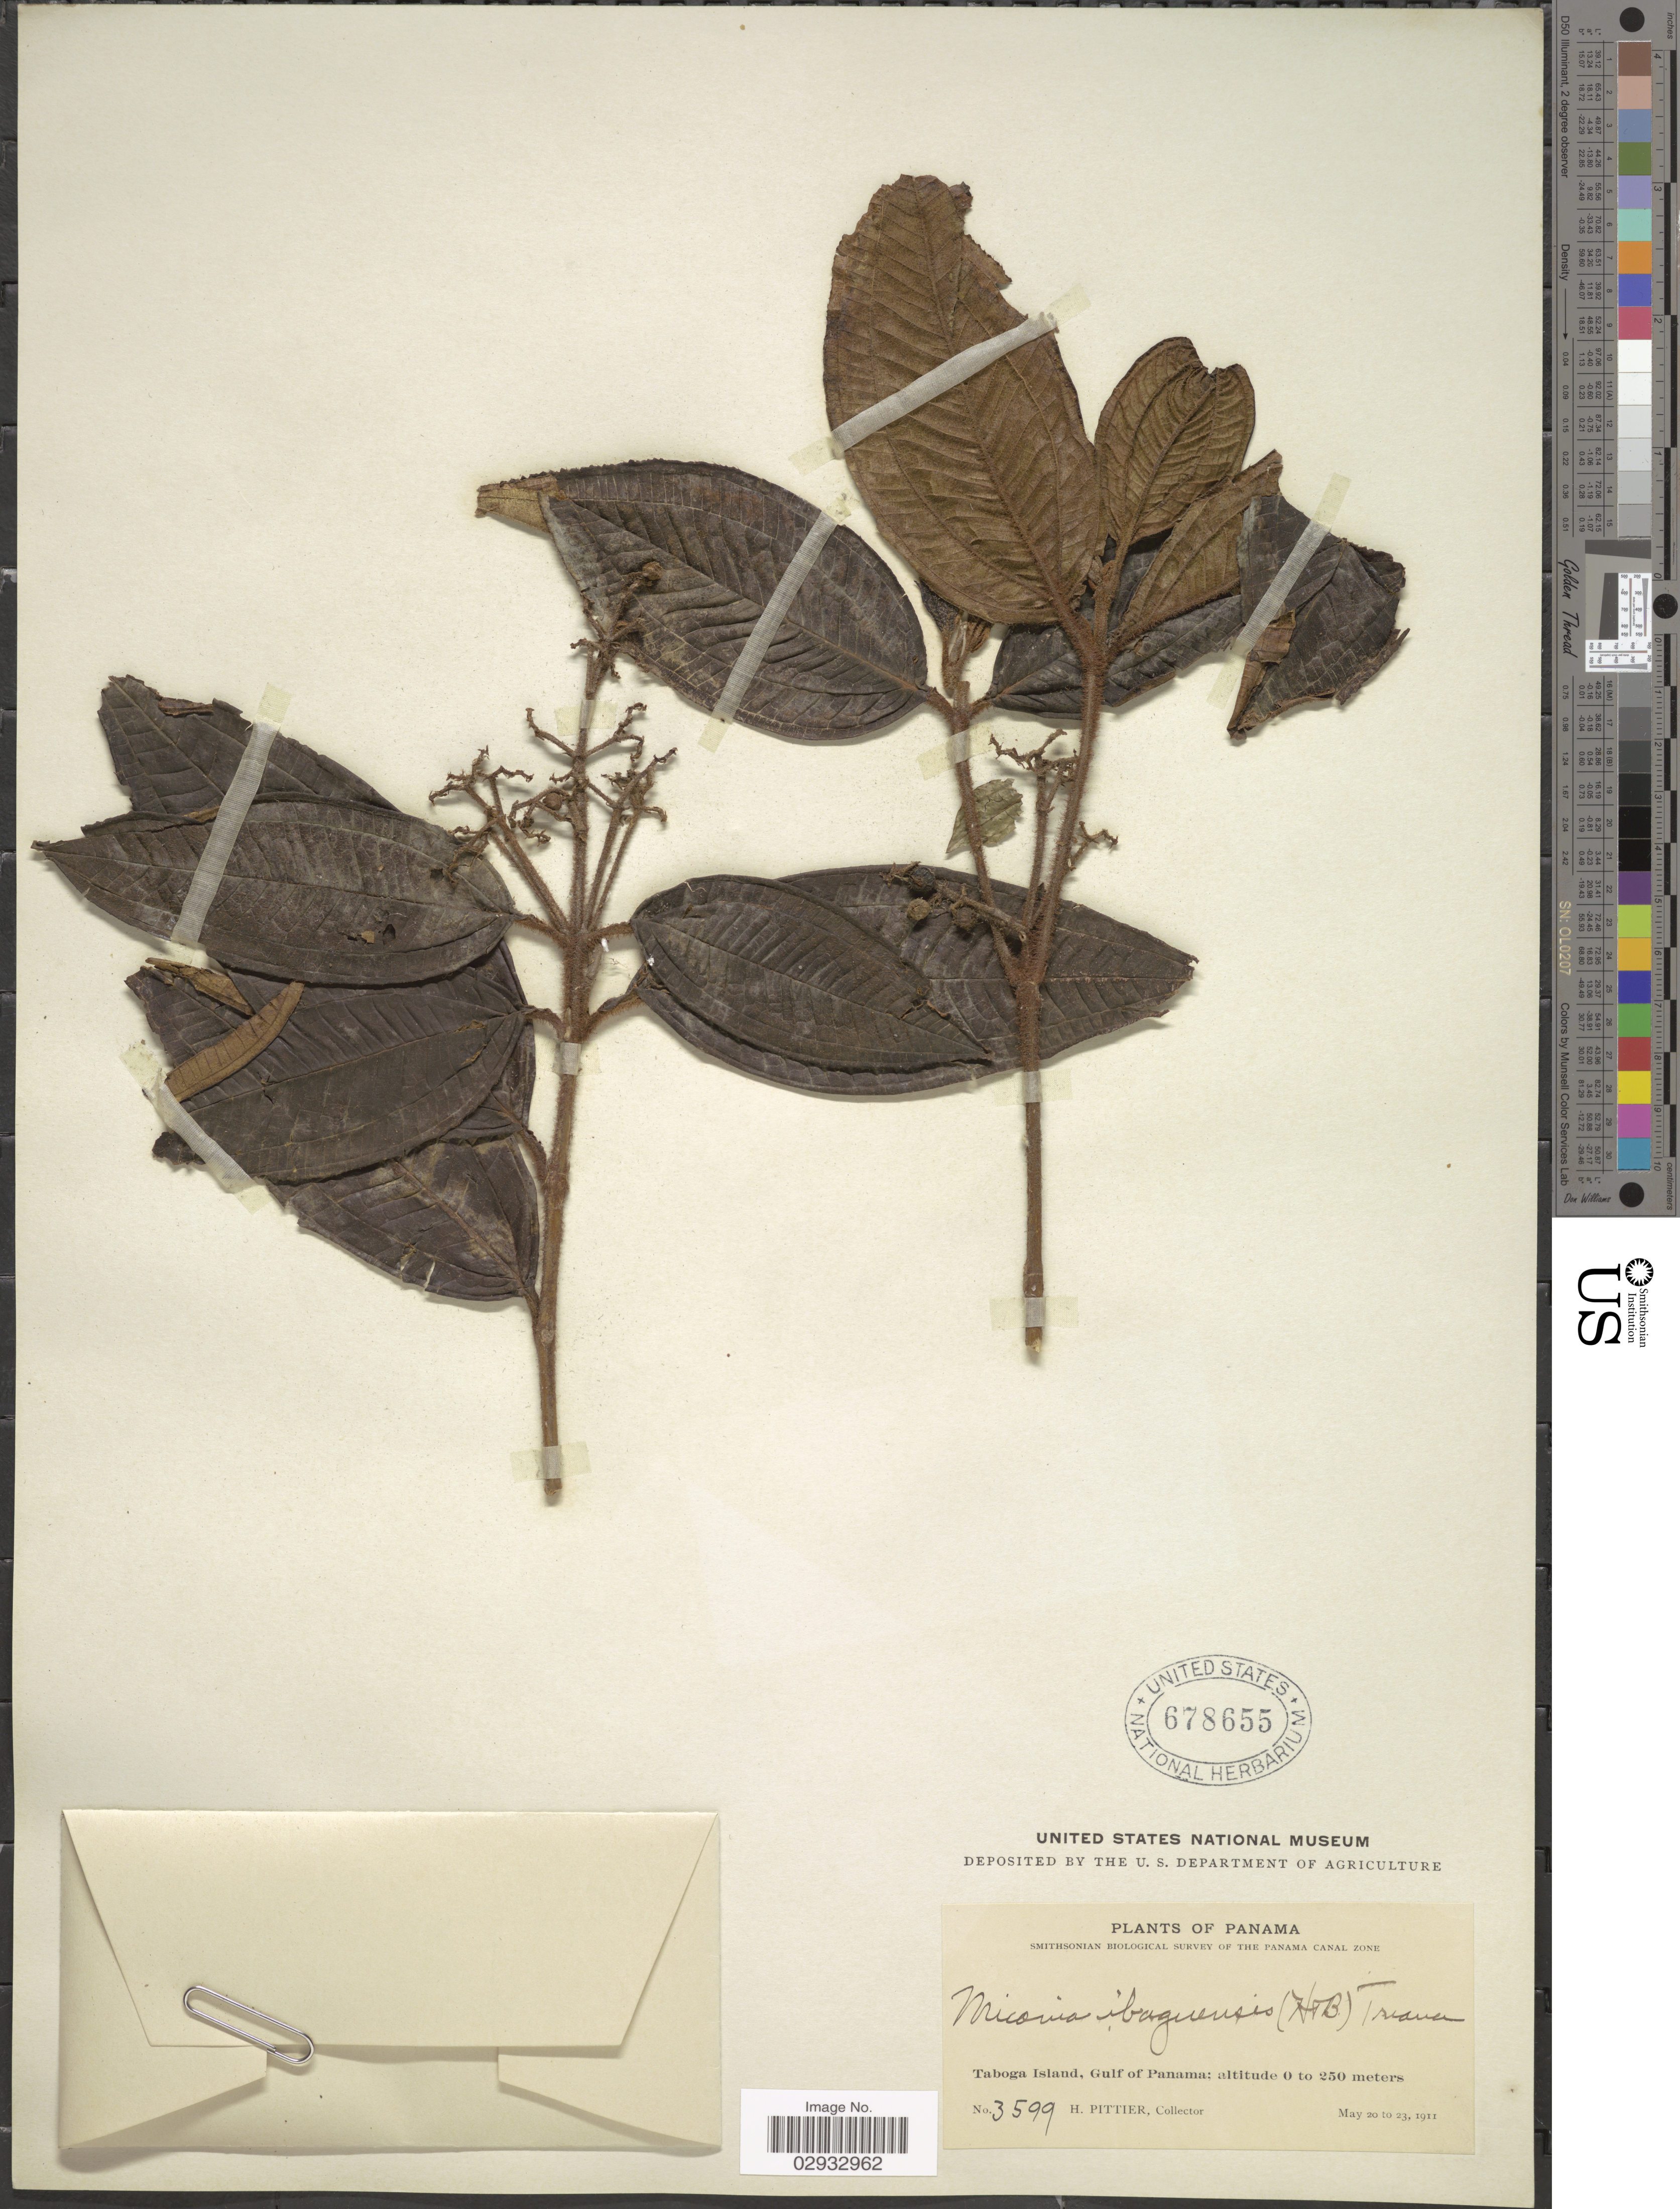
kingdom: Plantae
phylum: Tracheophyta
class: Magnoliopsida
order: Myrtales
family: Melastomataceae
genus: Miconia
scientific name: Miconia ibaguensis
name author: (Bonpl.) Triana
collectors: H. F. Pittier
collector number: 3599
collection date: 1911-05-20/1911-05-23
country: Panama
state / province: Panamá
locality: Taboga Island, Gulf of Panama.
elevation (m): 0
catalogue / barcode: US 678655